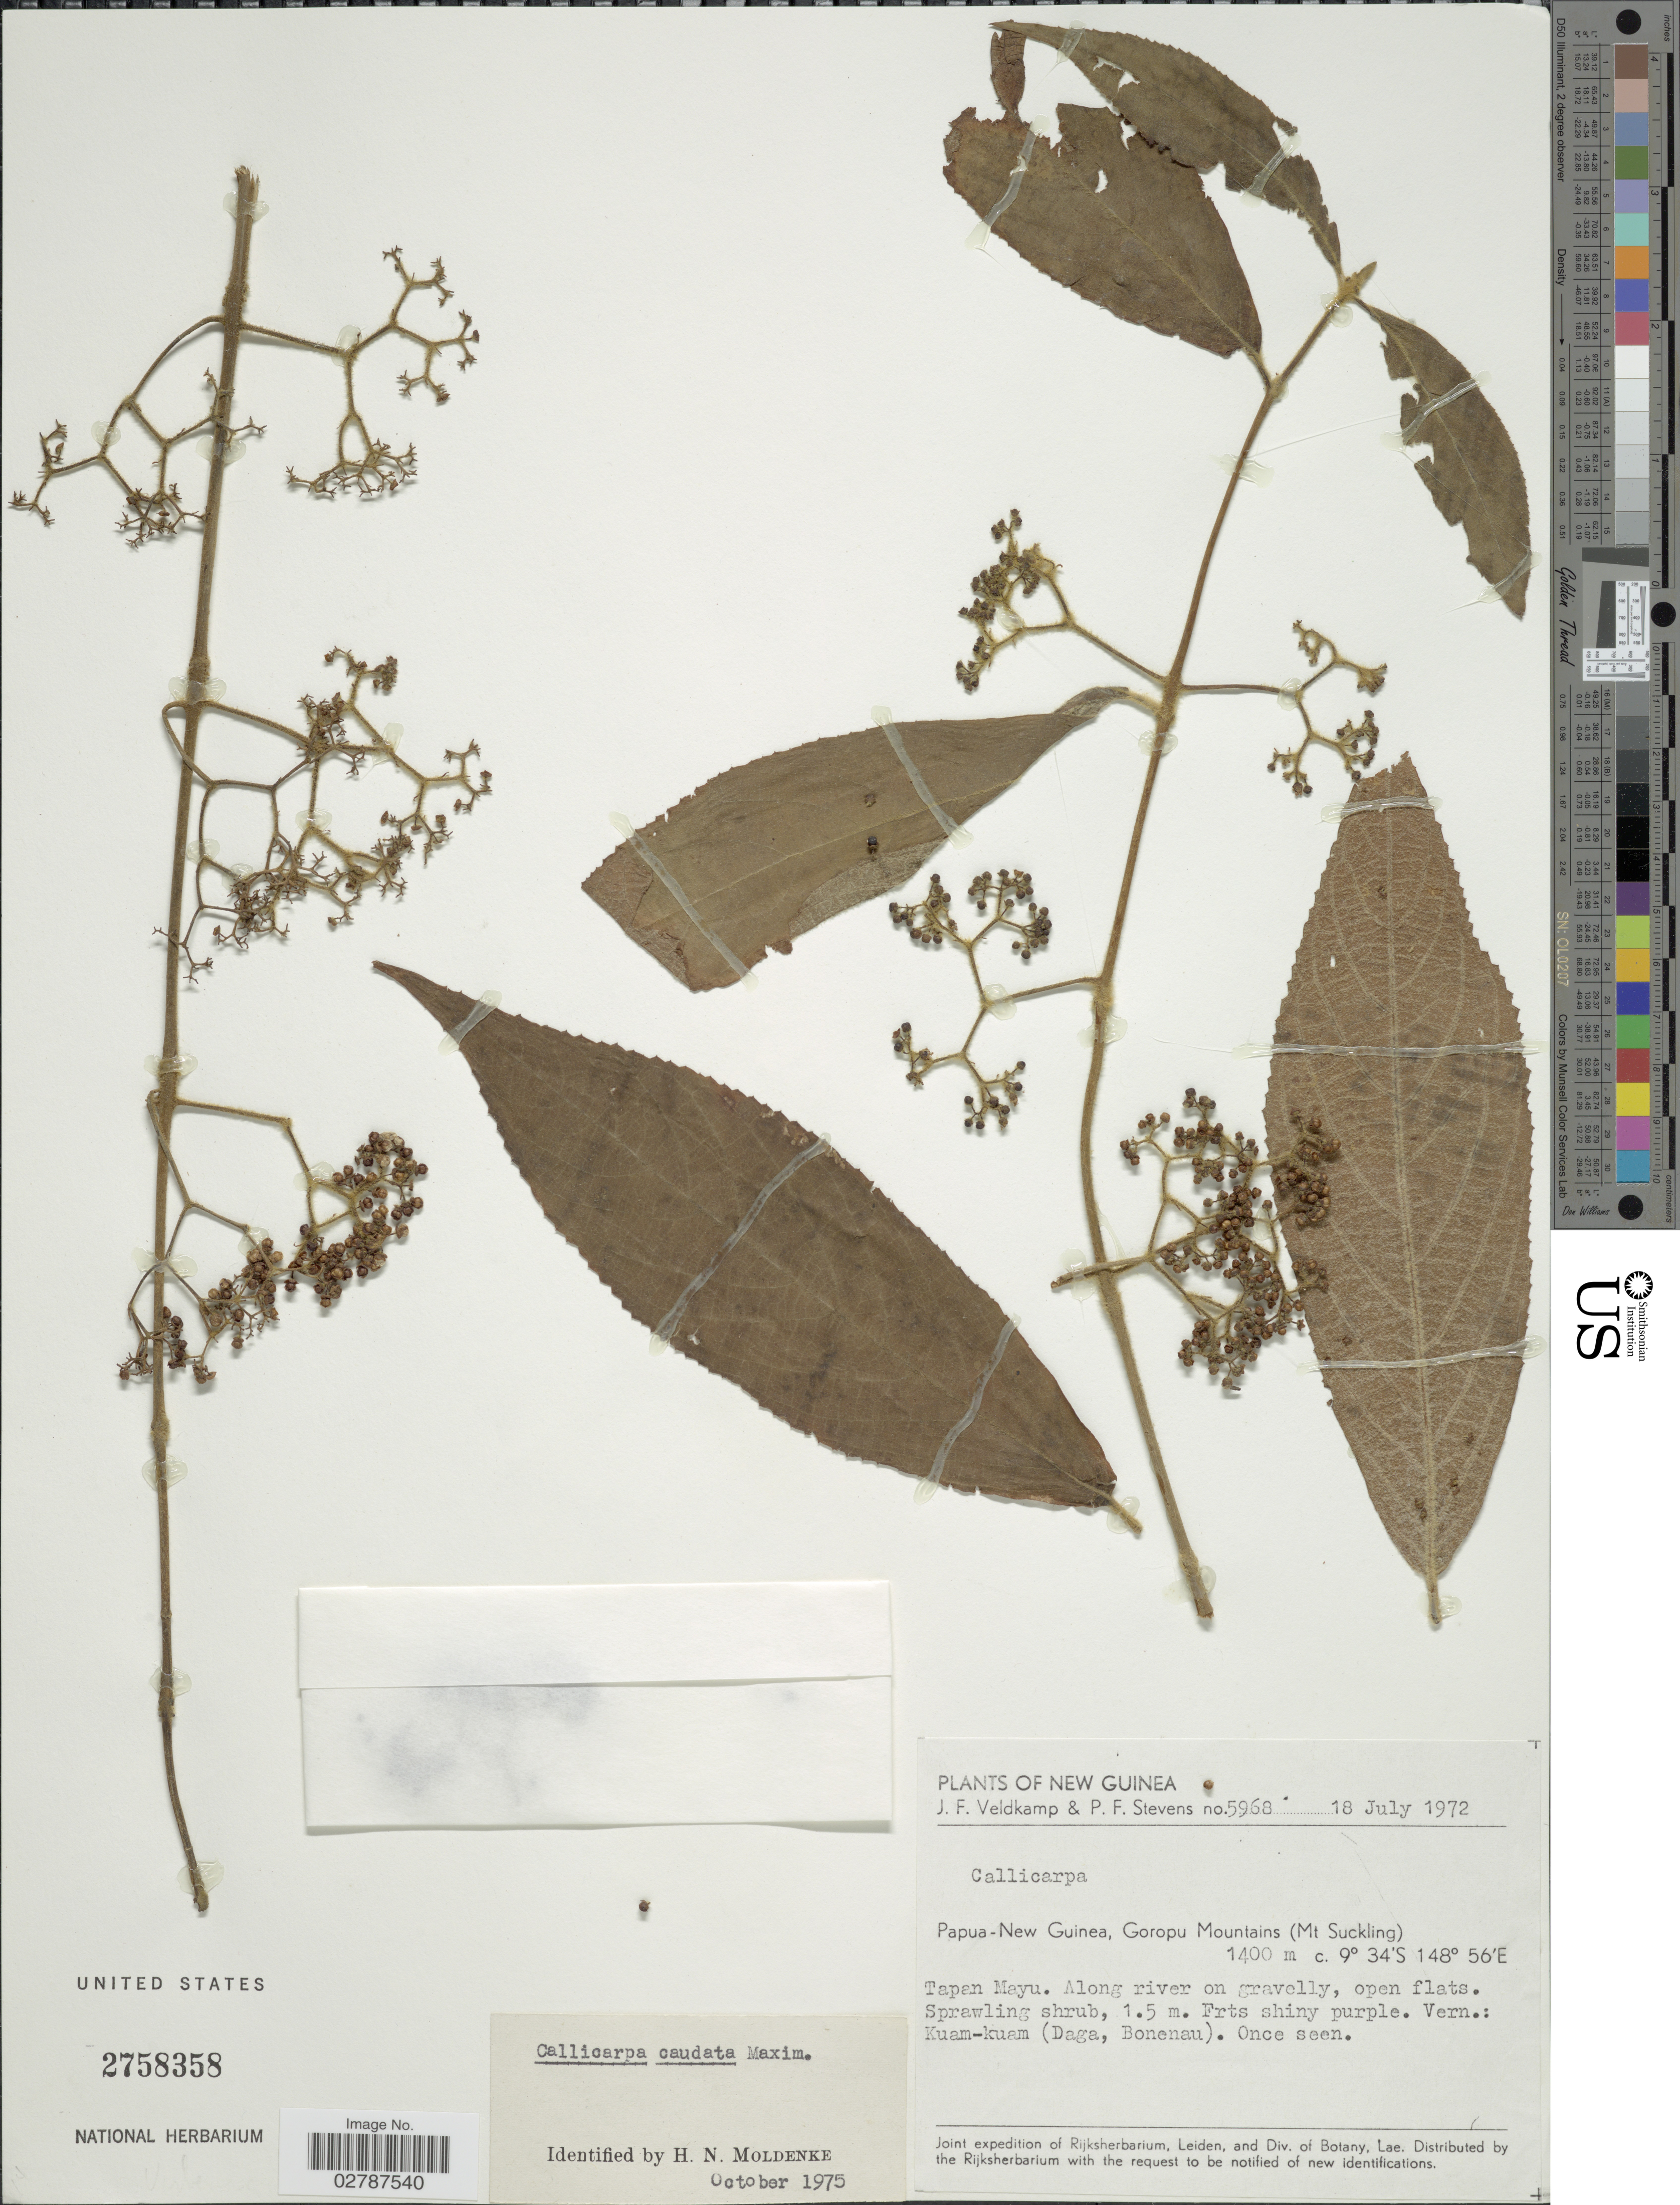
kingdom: Plantae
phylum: Tracheophyta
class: Magnoliopsida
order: Lamiales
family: Lamiaceae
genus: Callicarpa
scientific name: Callicarpa caudata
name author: Maxim.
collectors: J. F. Veldkamp & P. F. Stevens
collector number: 5968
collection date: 1972-07-18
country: Papua New Guinea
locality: New Guinea. Papua-New Guinea, Goropu Mountains (Mt Suckling). Tapan Mayu.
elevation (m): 1400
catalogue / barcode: US 2758358